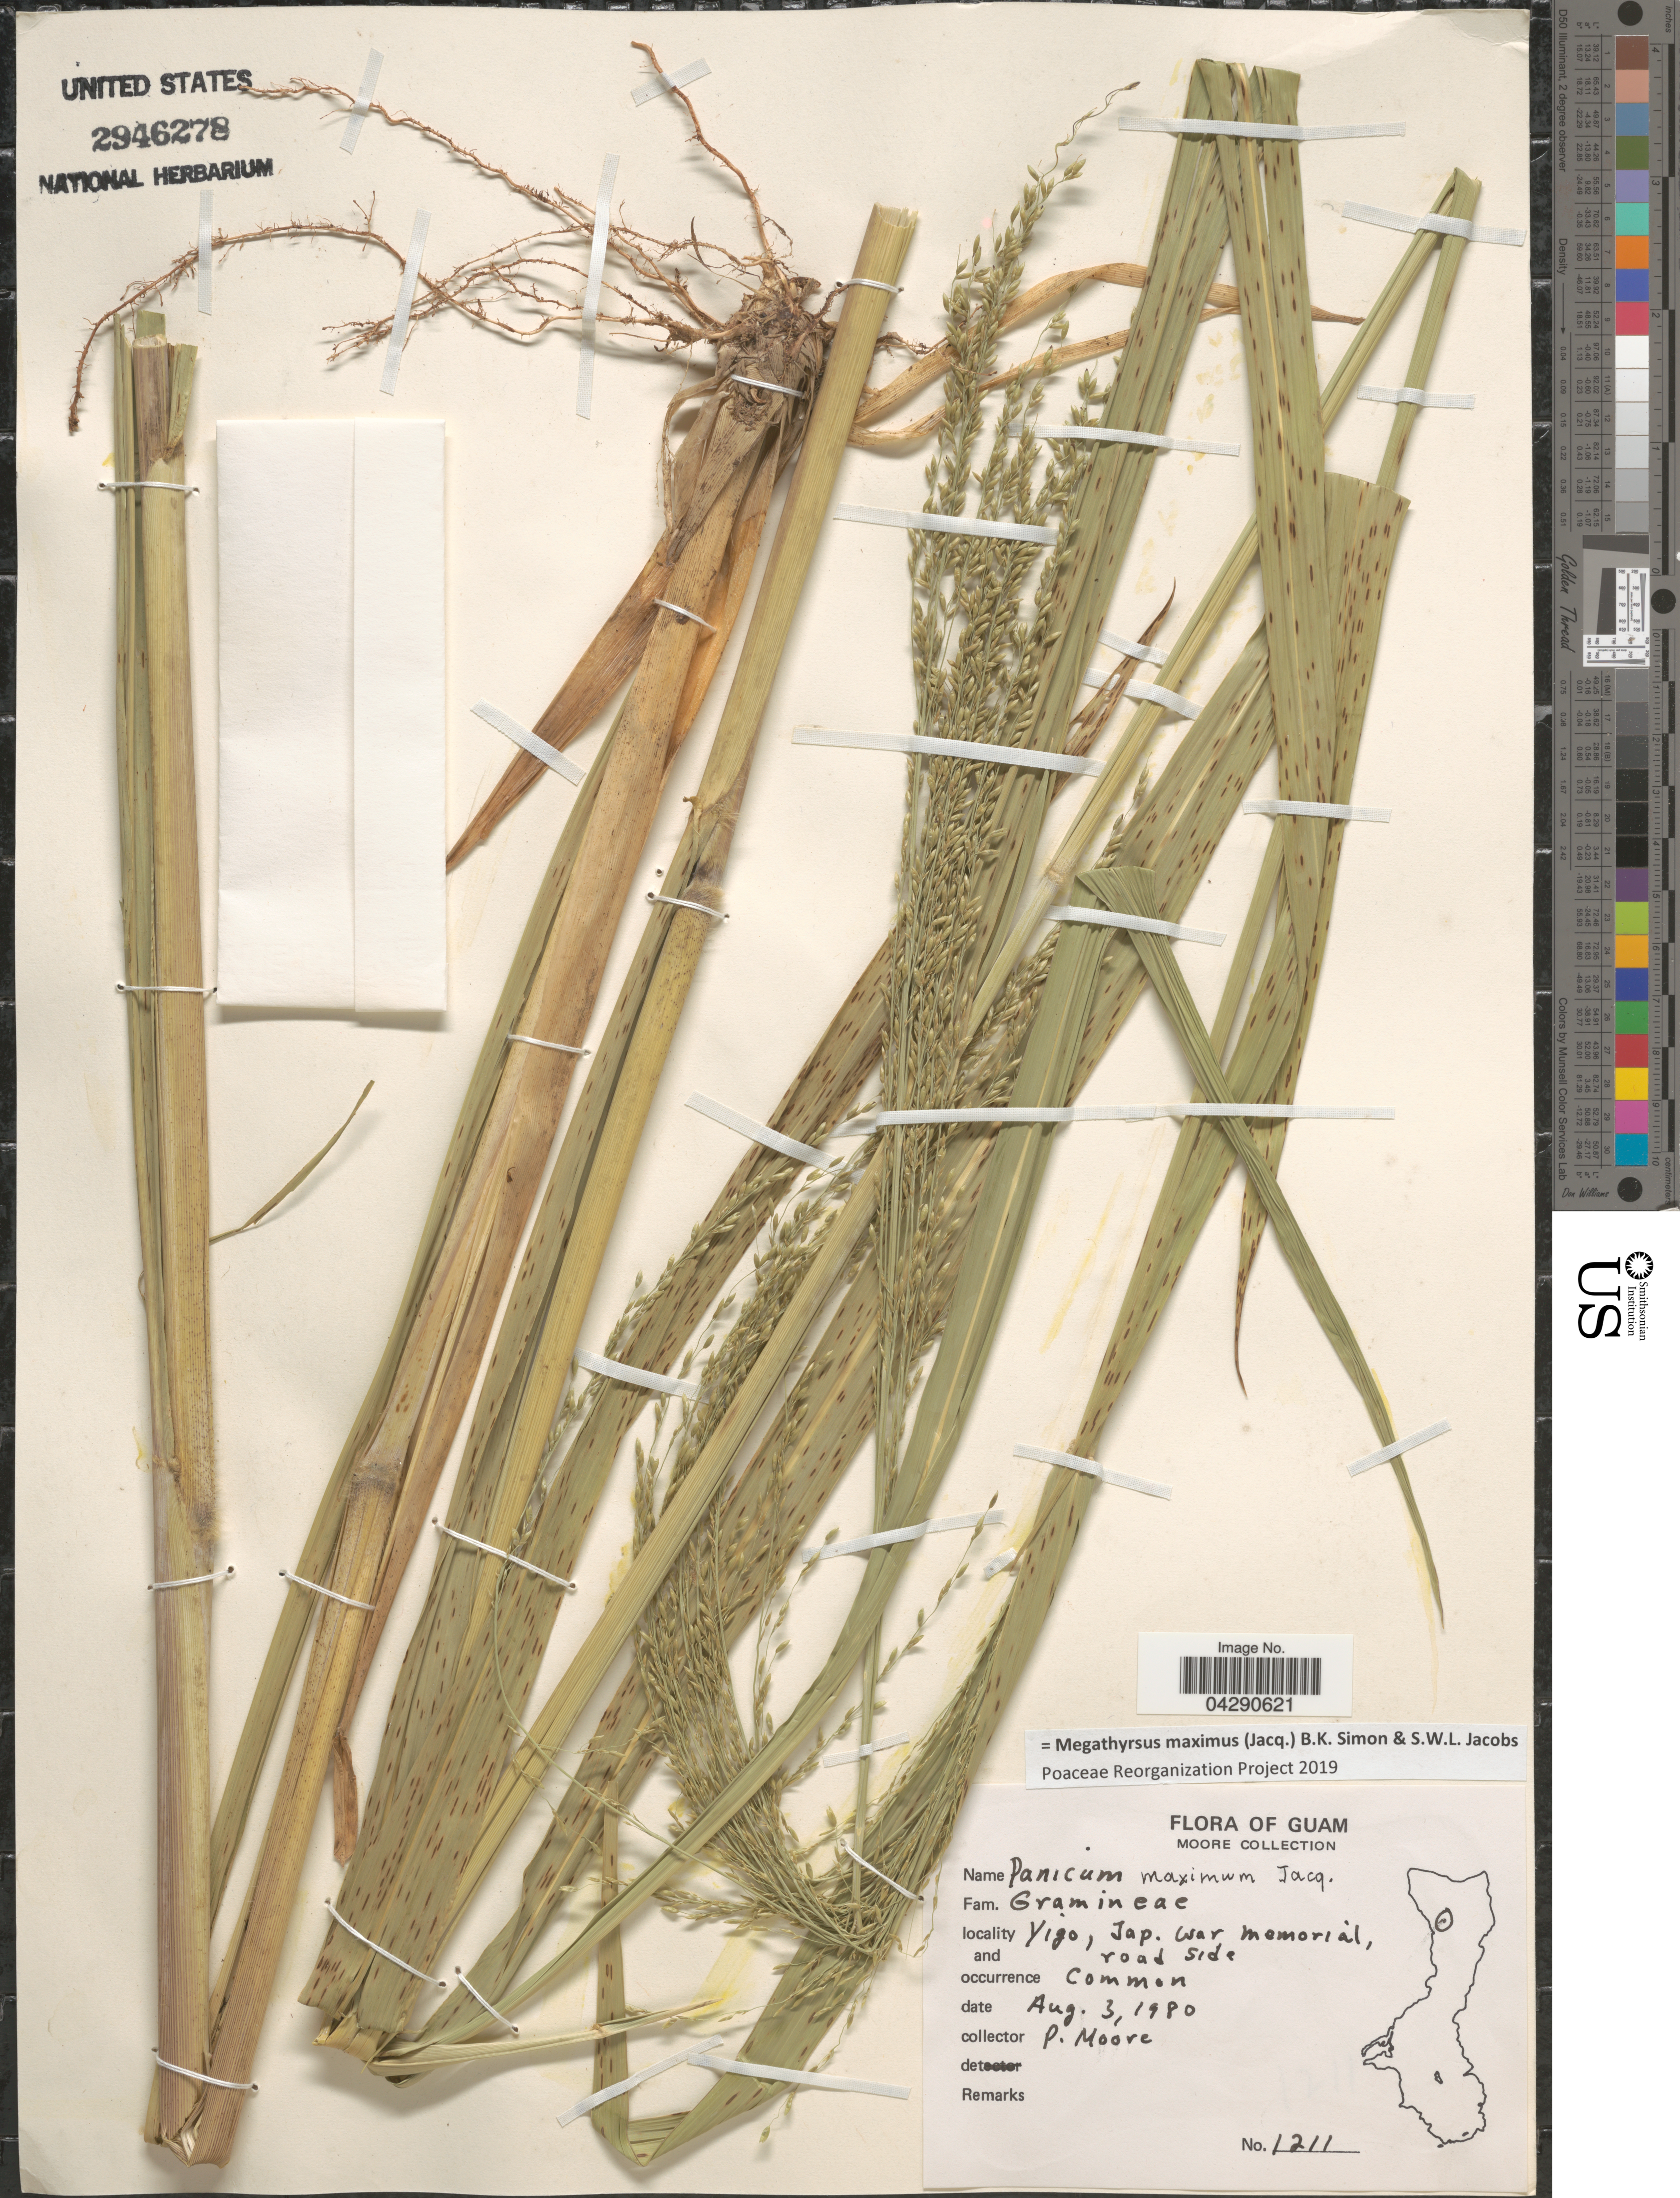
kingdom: Plantae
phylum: Tracheophyta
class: Liliopsida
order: Poales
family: Poaceae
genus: Megathyrsus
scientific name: Megathyrsus maximus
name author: (Jacq.) B.K. Simon & S.W.L. Jacobs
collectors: P. Moore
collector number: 1211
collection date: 1980-08-03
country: Guam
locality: Yigo, Jap. War Memorial, roadside.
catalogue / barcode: US 2946278